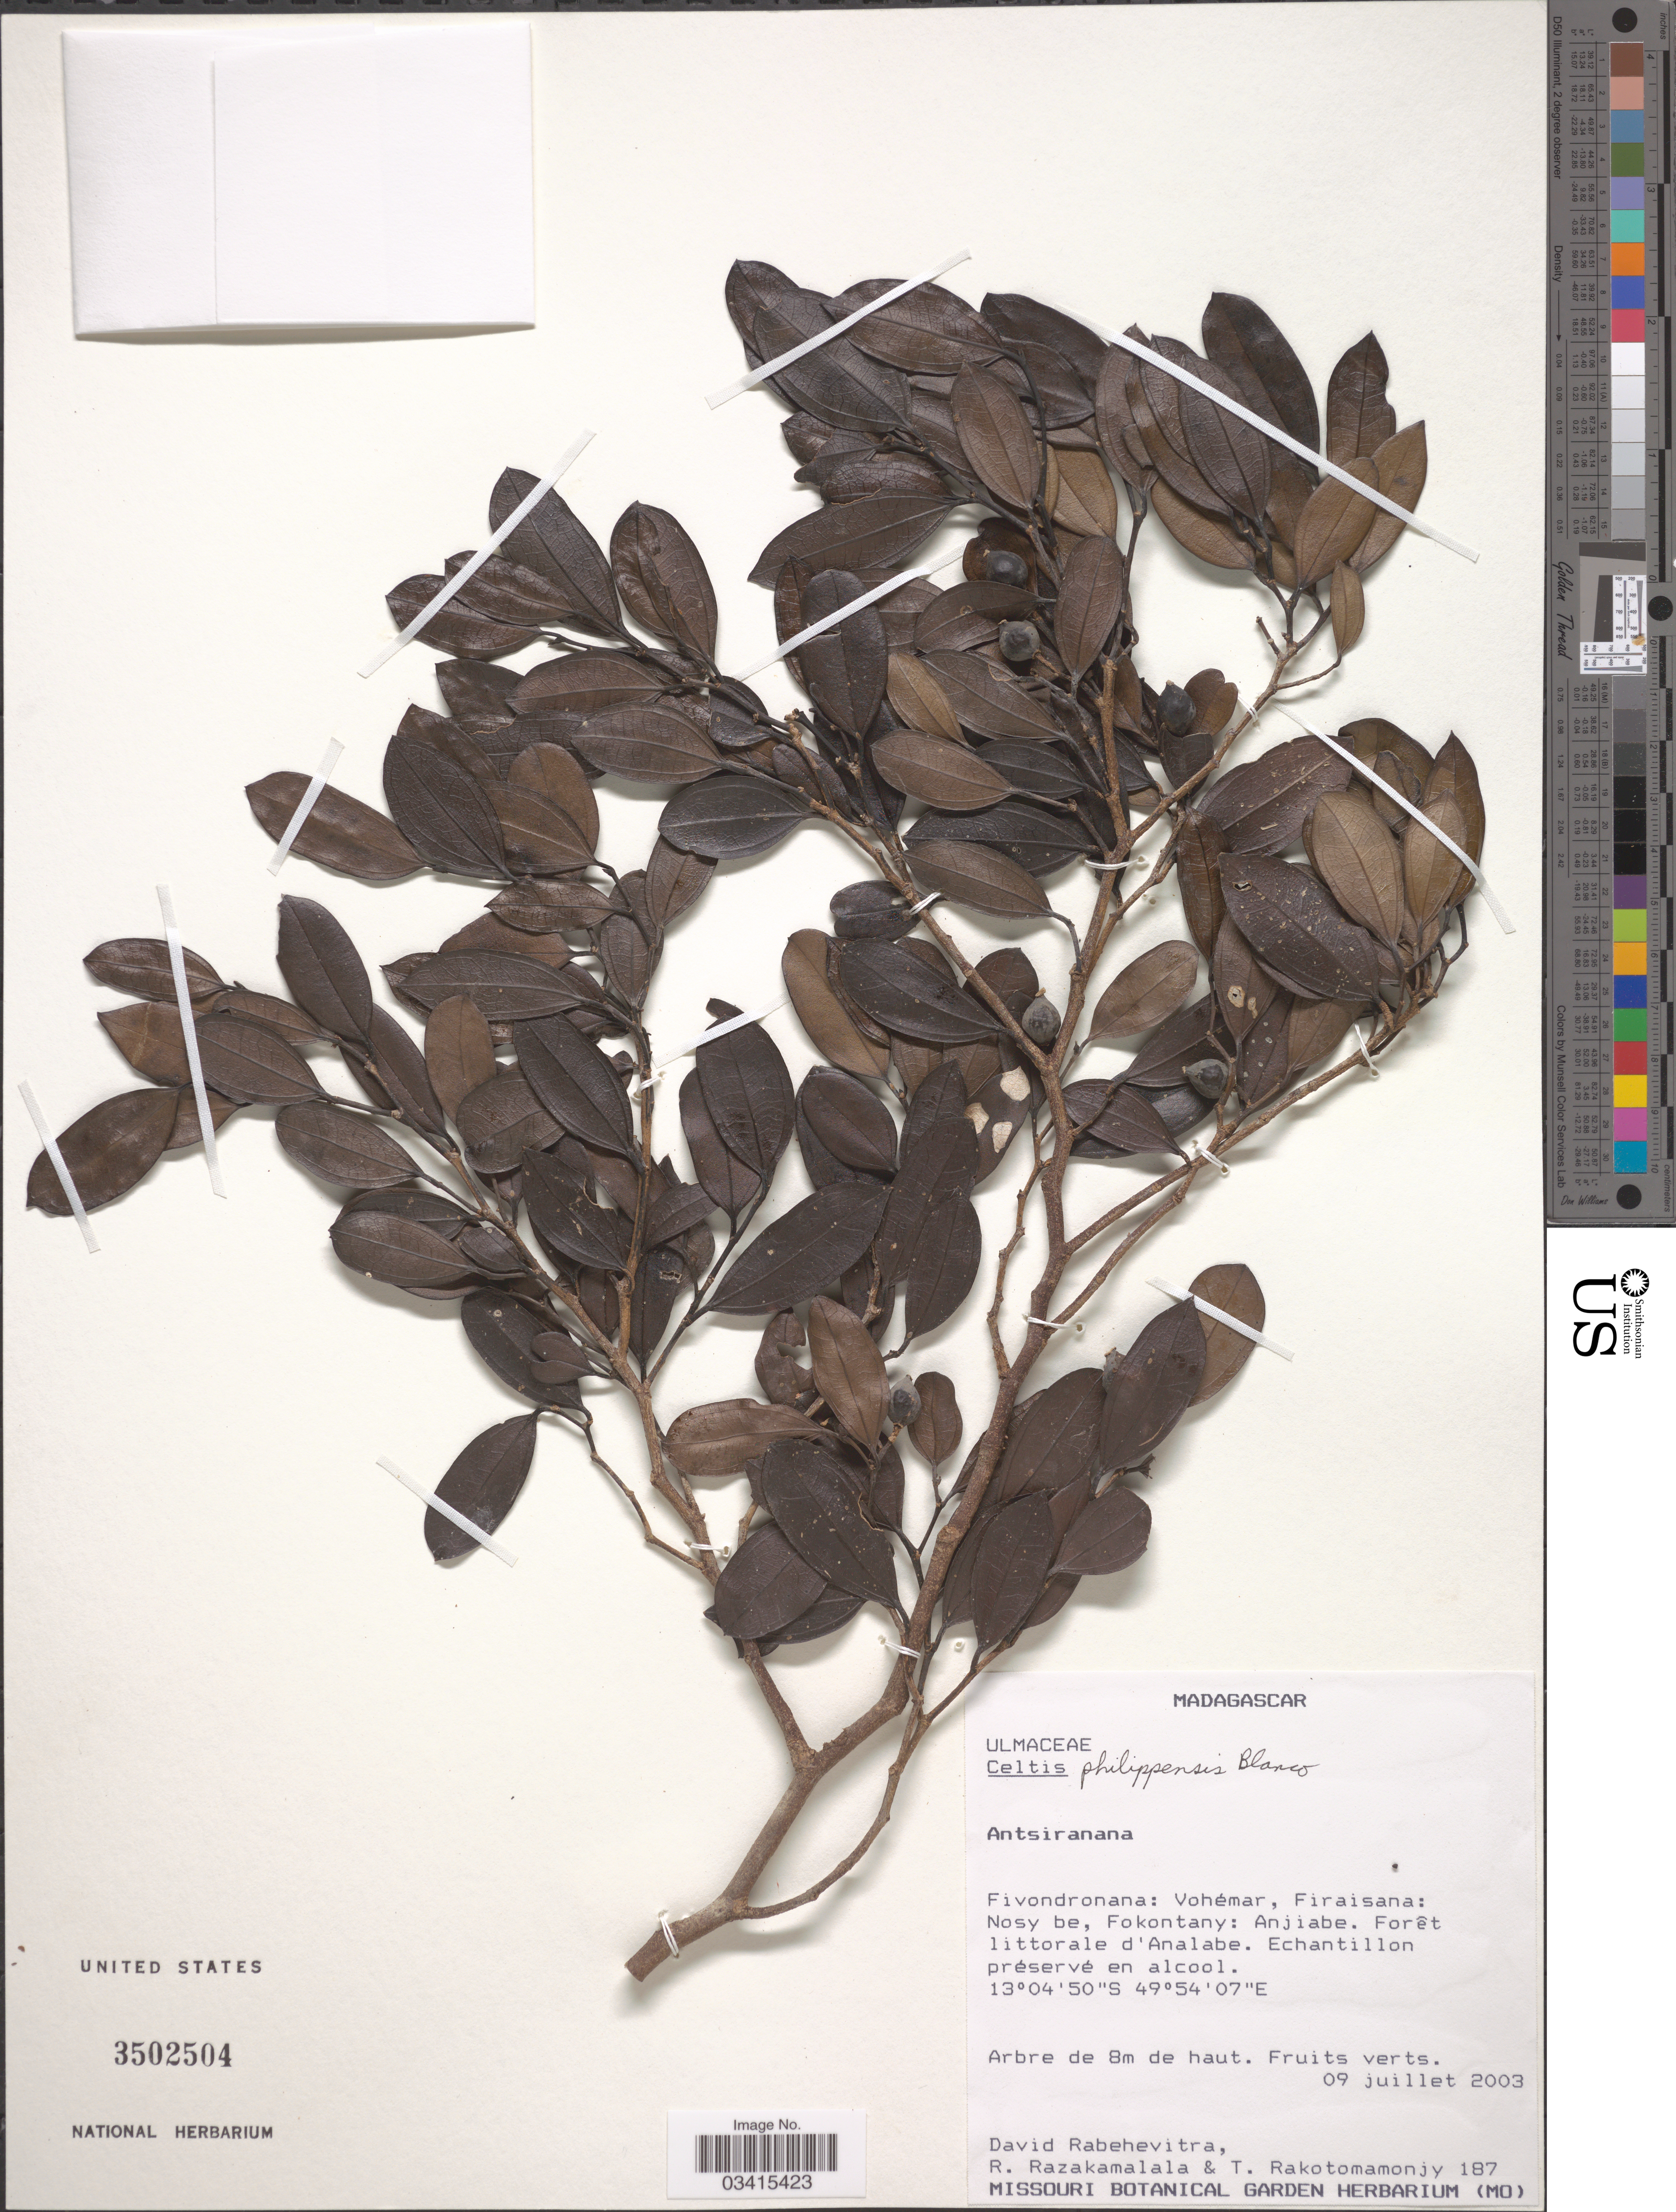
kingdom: Plantae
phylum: Tracheophyta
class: Magnoliopsida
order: Rosales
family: Cannabaceae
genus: Celtis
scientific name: Celtis philippensis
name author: Blanco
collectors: D. Rabehevitra, R. Razakamalala & T. Rakotomamonjy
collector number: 187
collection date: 2003-07-09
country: Madagascar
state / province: Sava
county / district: Vohémar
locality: Fivondronana: Vohémar, Firaisana: Nosy be, Fokontany: Anjiabe. Forêt littorale d'Analabe. [INTERPRETTED: Nosibe]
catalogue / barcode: US 3502504